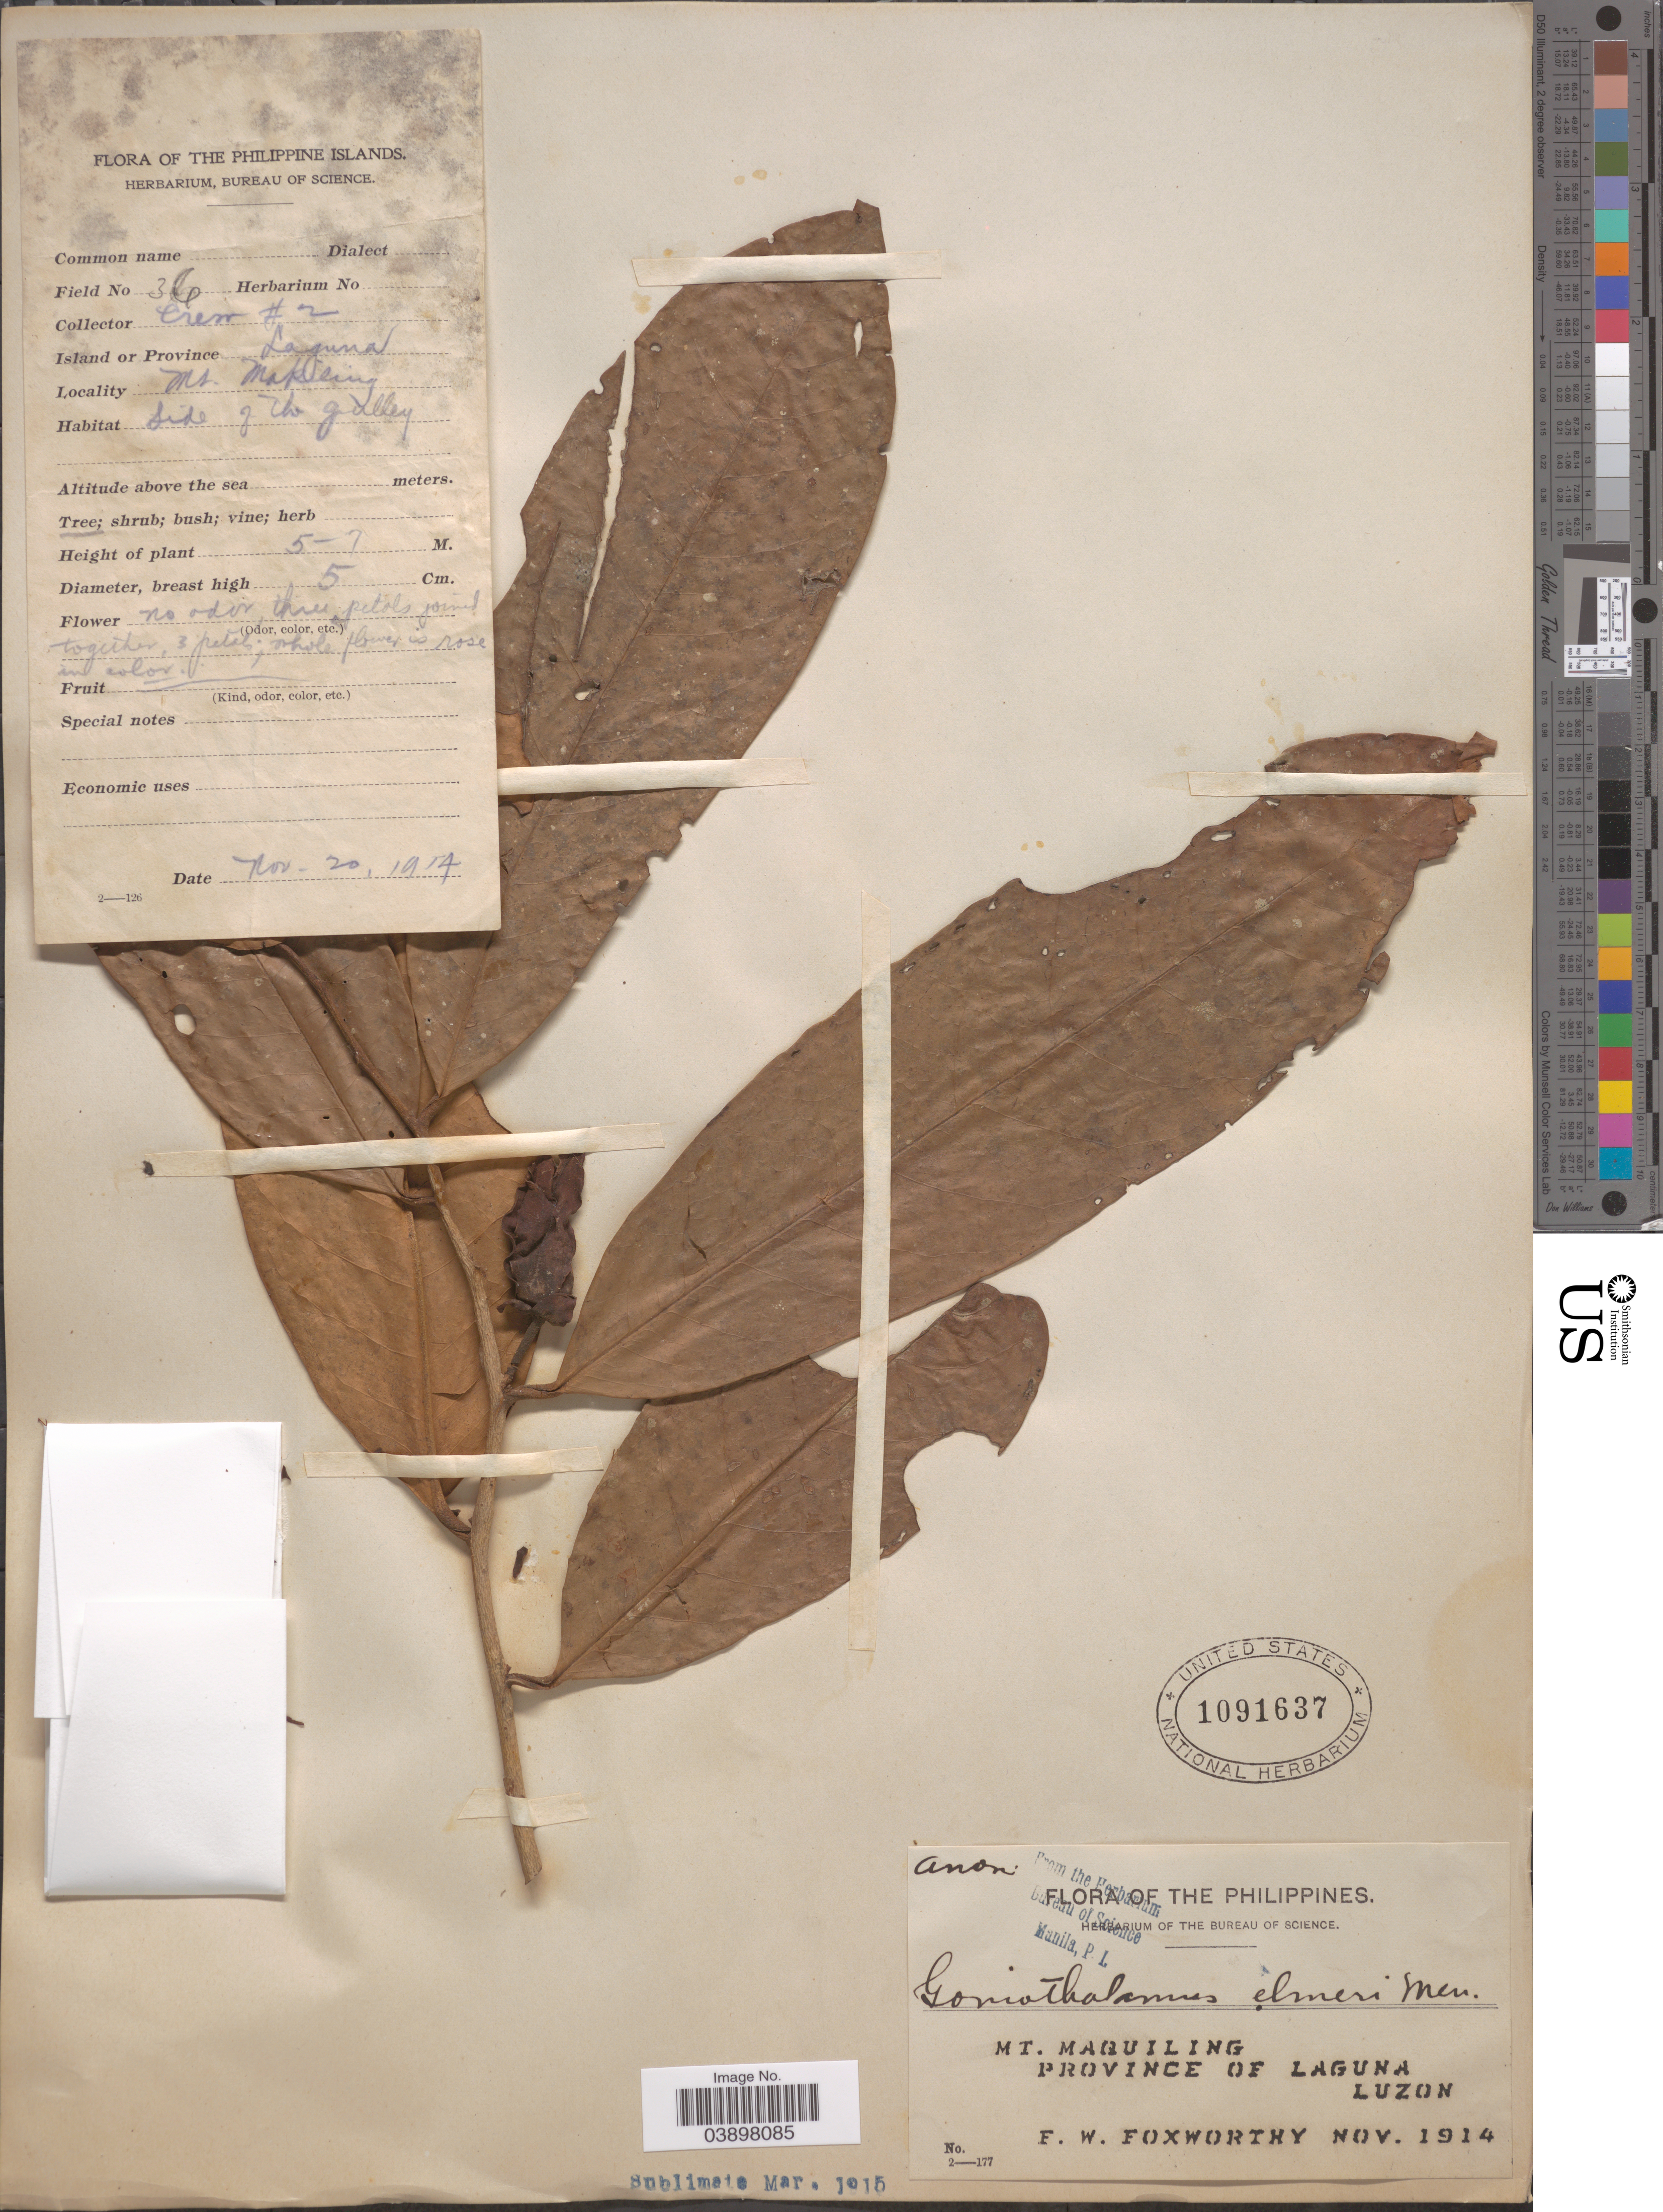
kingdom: Plantae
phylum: Tracheophyta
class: Magnoliopsida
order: Magnoliales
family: Annonaceae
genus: Goniothalamus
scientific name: Goniothalamus elmeri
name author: Merr.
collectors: F. W. Foxworthy & Crew 2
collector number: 36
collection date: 1914-11-20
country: Philippines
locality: Mt. Maquiling. Province of Laguna, Luzon.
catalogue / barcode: US 1091637